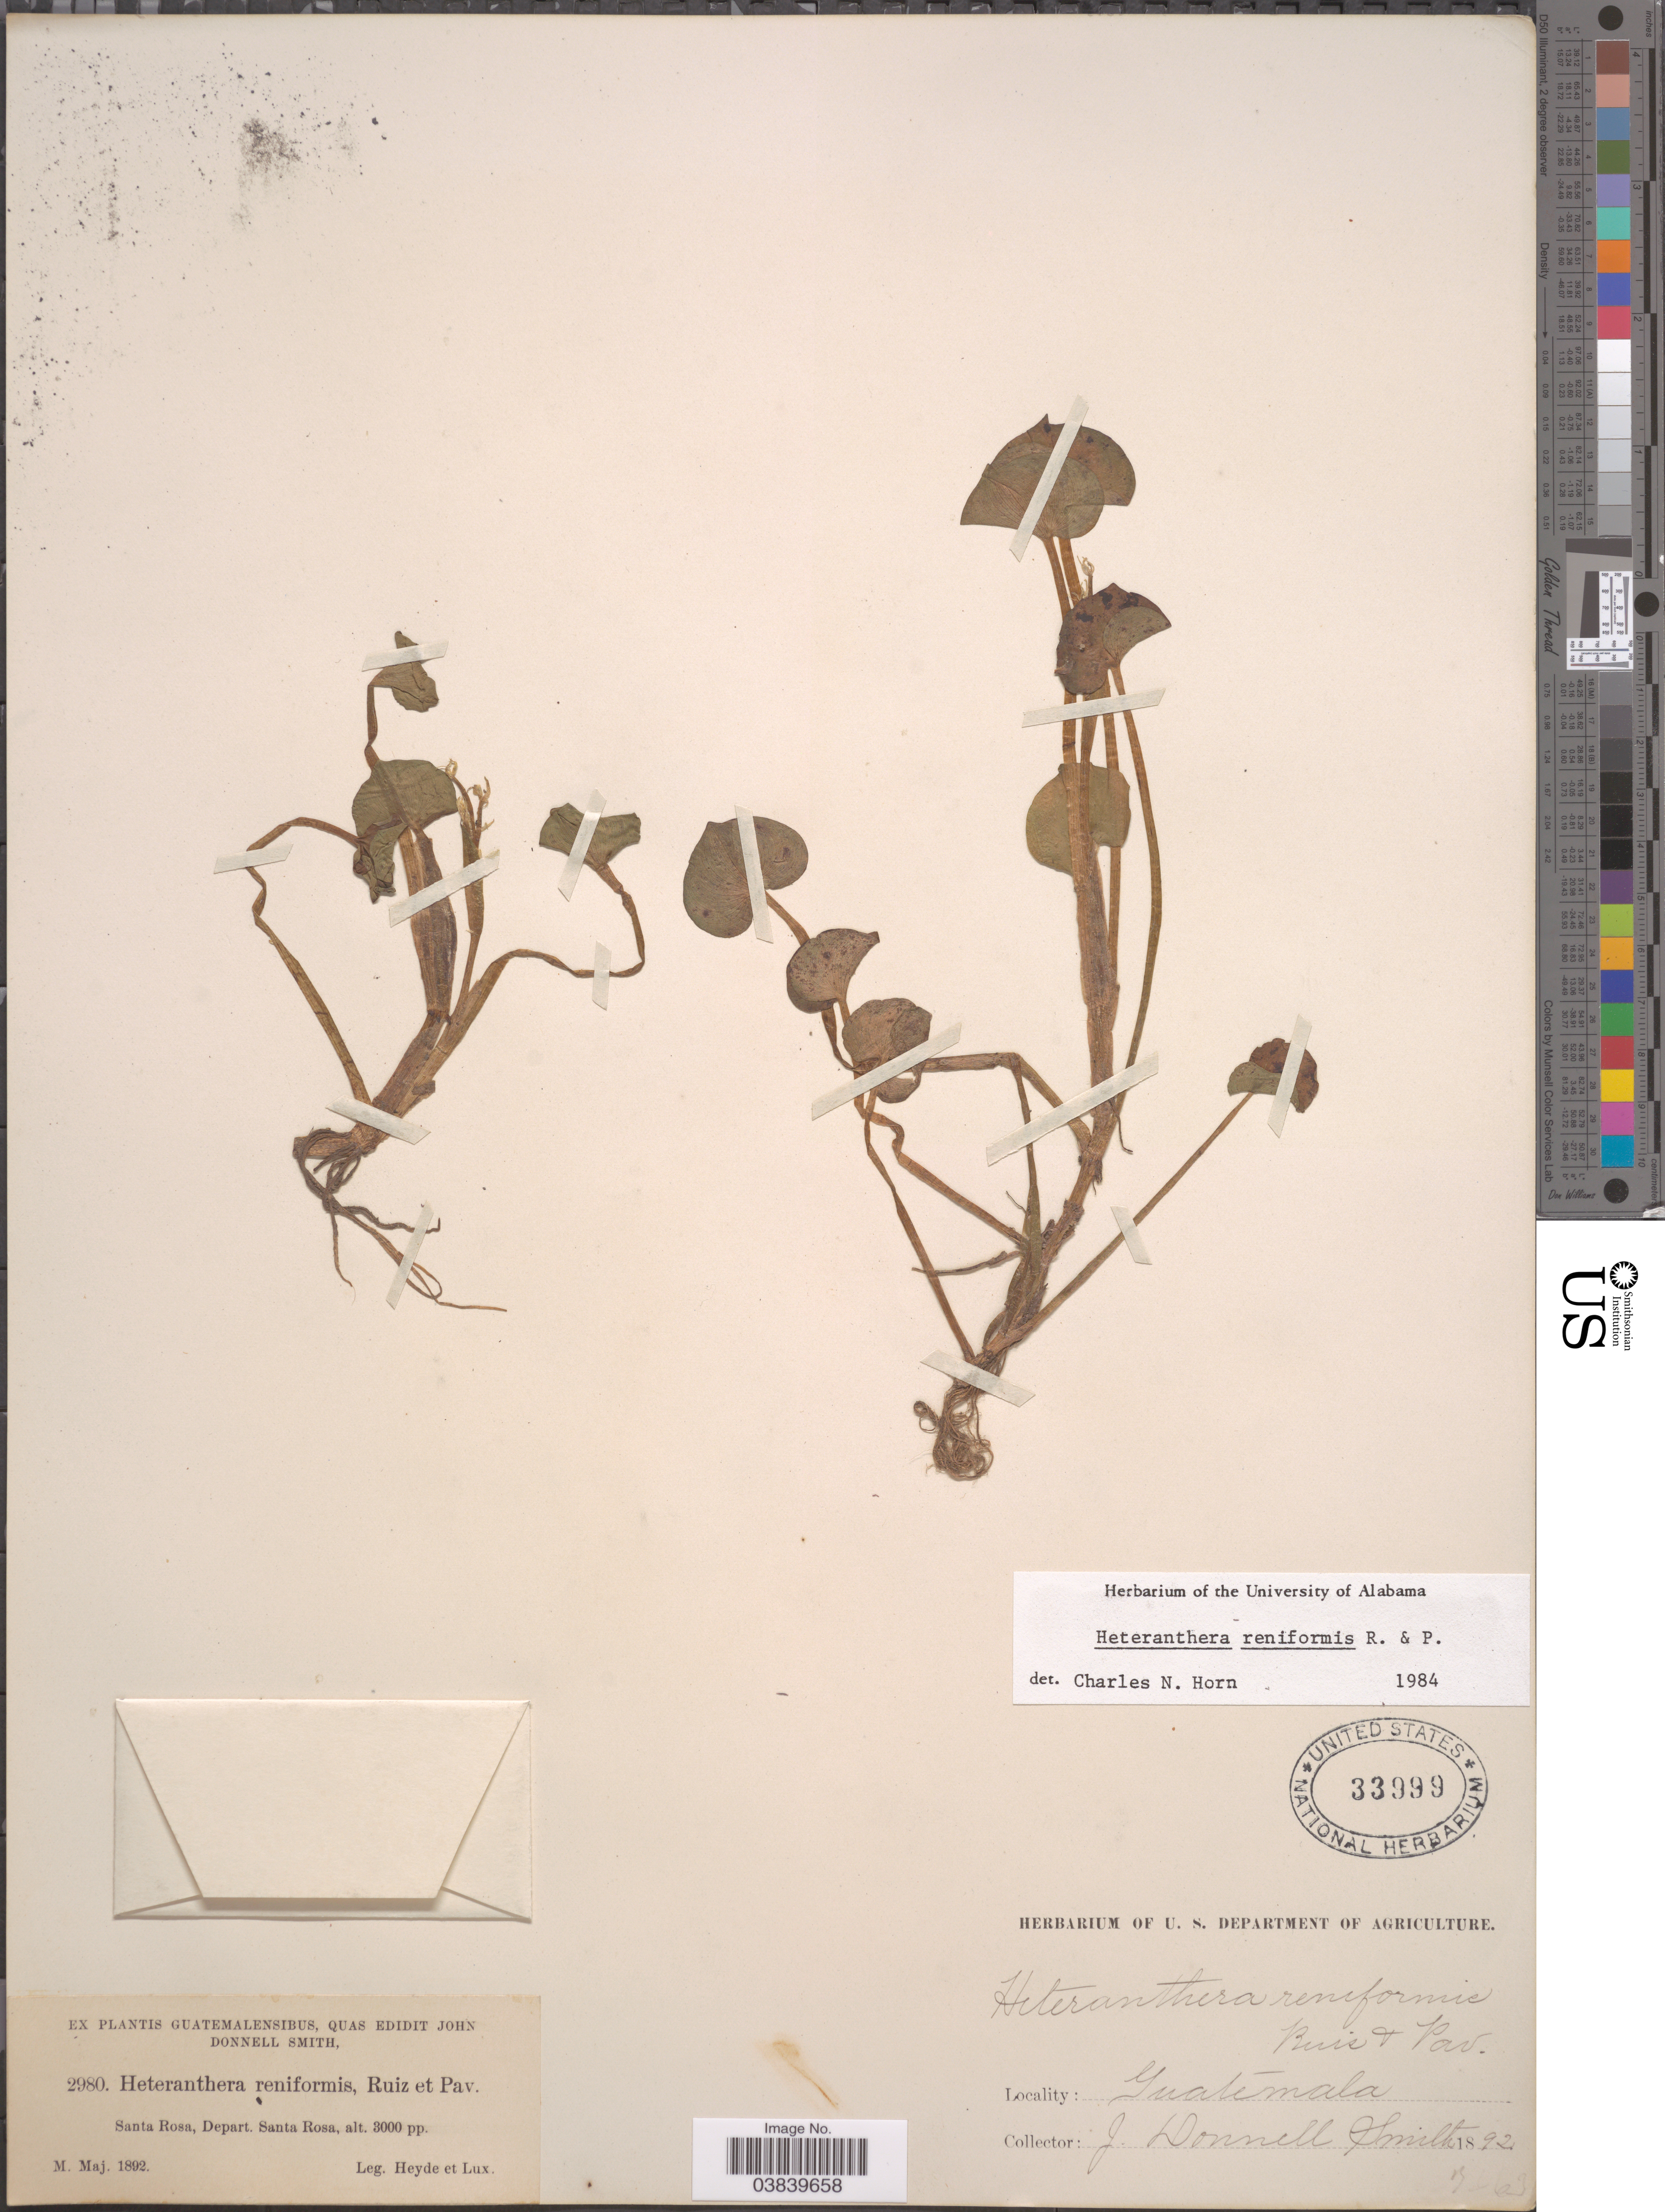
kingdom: Plantae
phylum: Tracheophyta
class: Liliopsida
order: Commelinales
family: Pontederiaceae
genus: Heteranthera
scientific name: Heteranthera reniformis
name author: Ruiz & Pav.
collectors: Heyde, Lux & J. Donnell Smith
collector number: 2980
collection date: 1892-05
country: Guatemala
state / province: Santa Rosa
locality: Santa Rosa, Depart. Santa Rosa.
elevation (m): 914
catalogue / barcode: US 33999